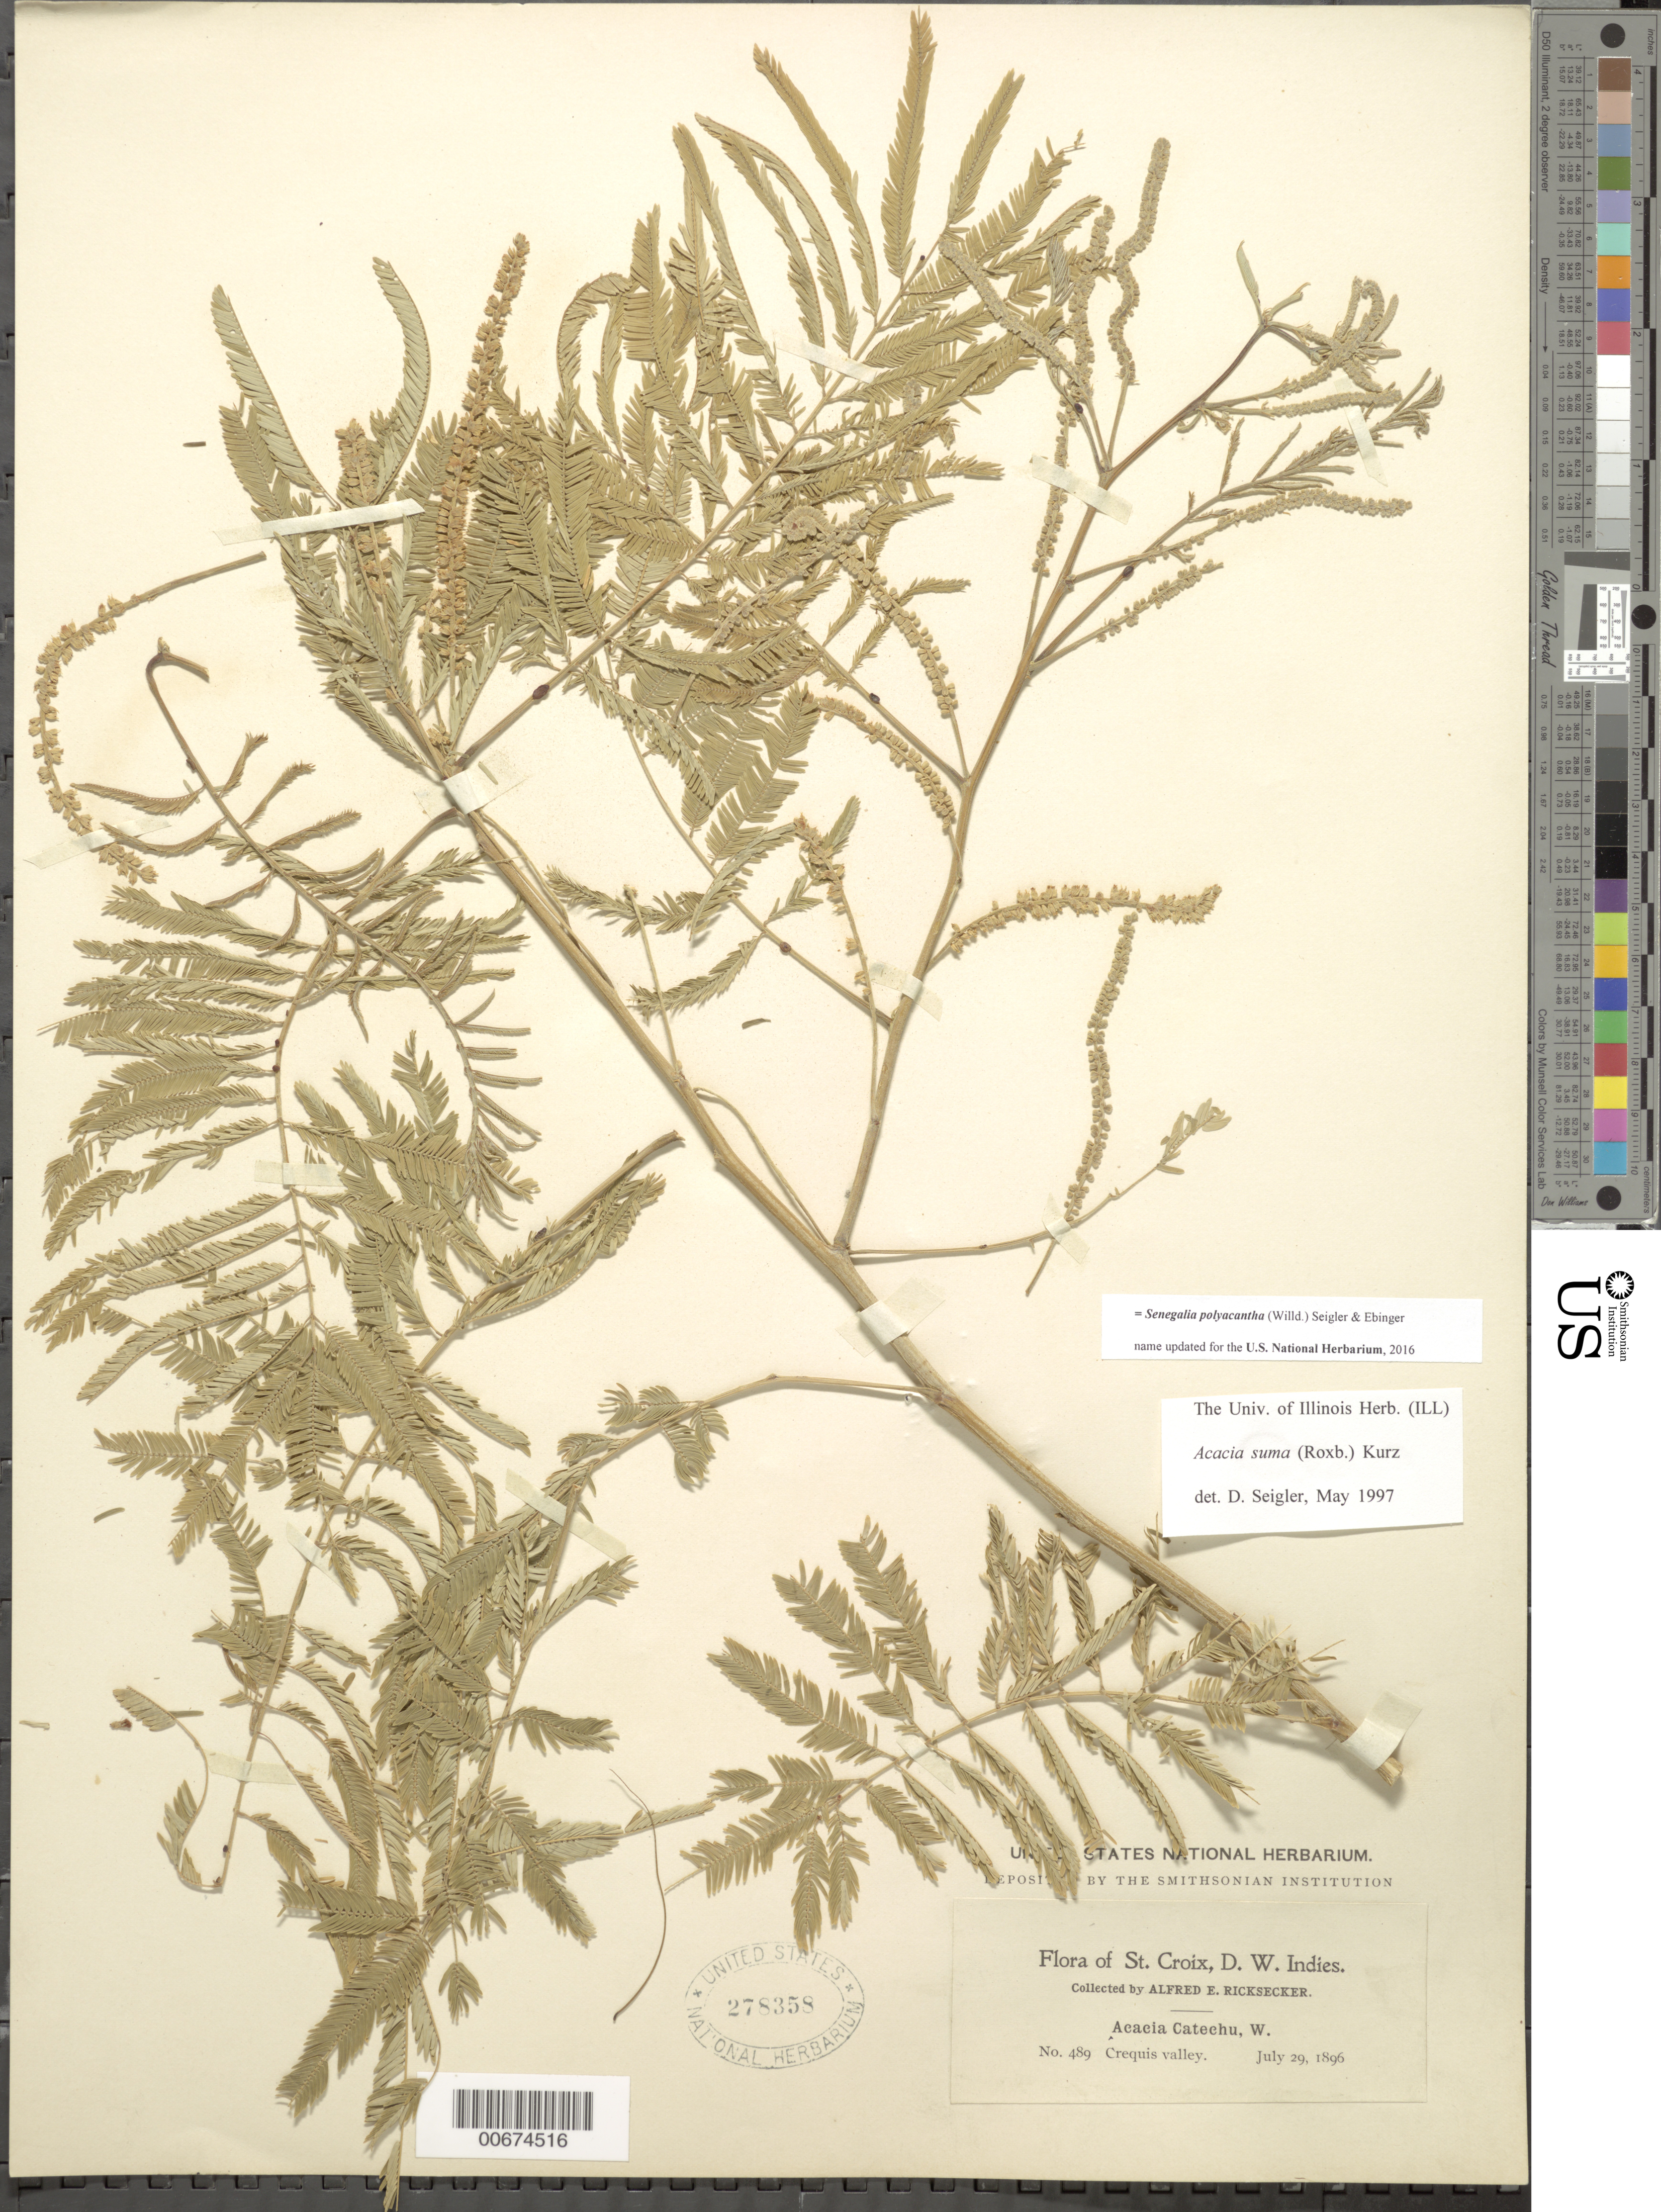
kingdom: Plantae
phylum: Tracheophyta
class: Magnoliopsida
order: Fabales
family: Fabaceae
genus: Senegalia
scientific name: Senegalia polyacantha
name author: (Willd.) Seigler & Ebinger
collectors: A. E. Ricksecker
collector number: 489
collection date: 1896-07-29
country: U.S. Virgin Islands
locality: St. Croix, D.W. Indies, Crequis valley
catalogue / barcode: US 278358